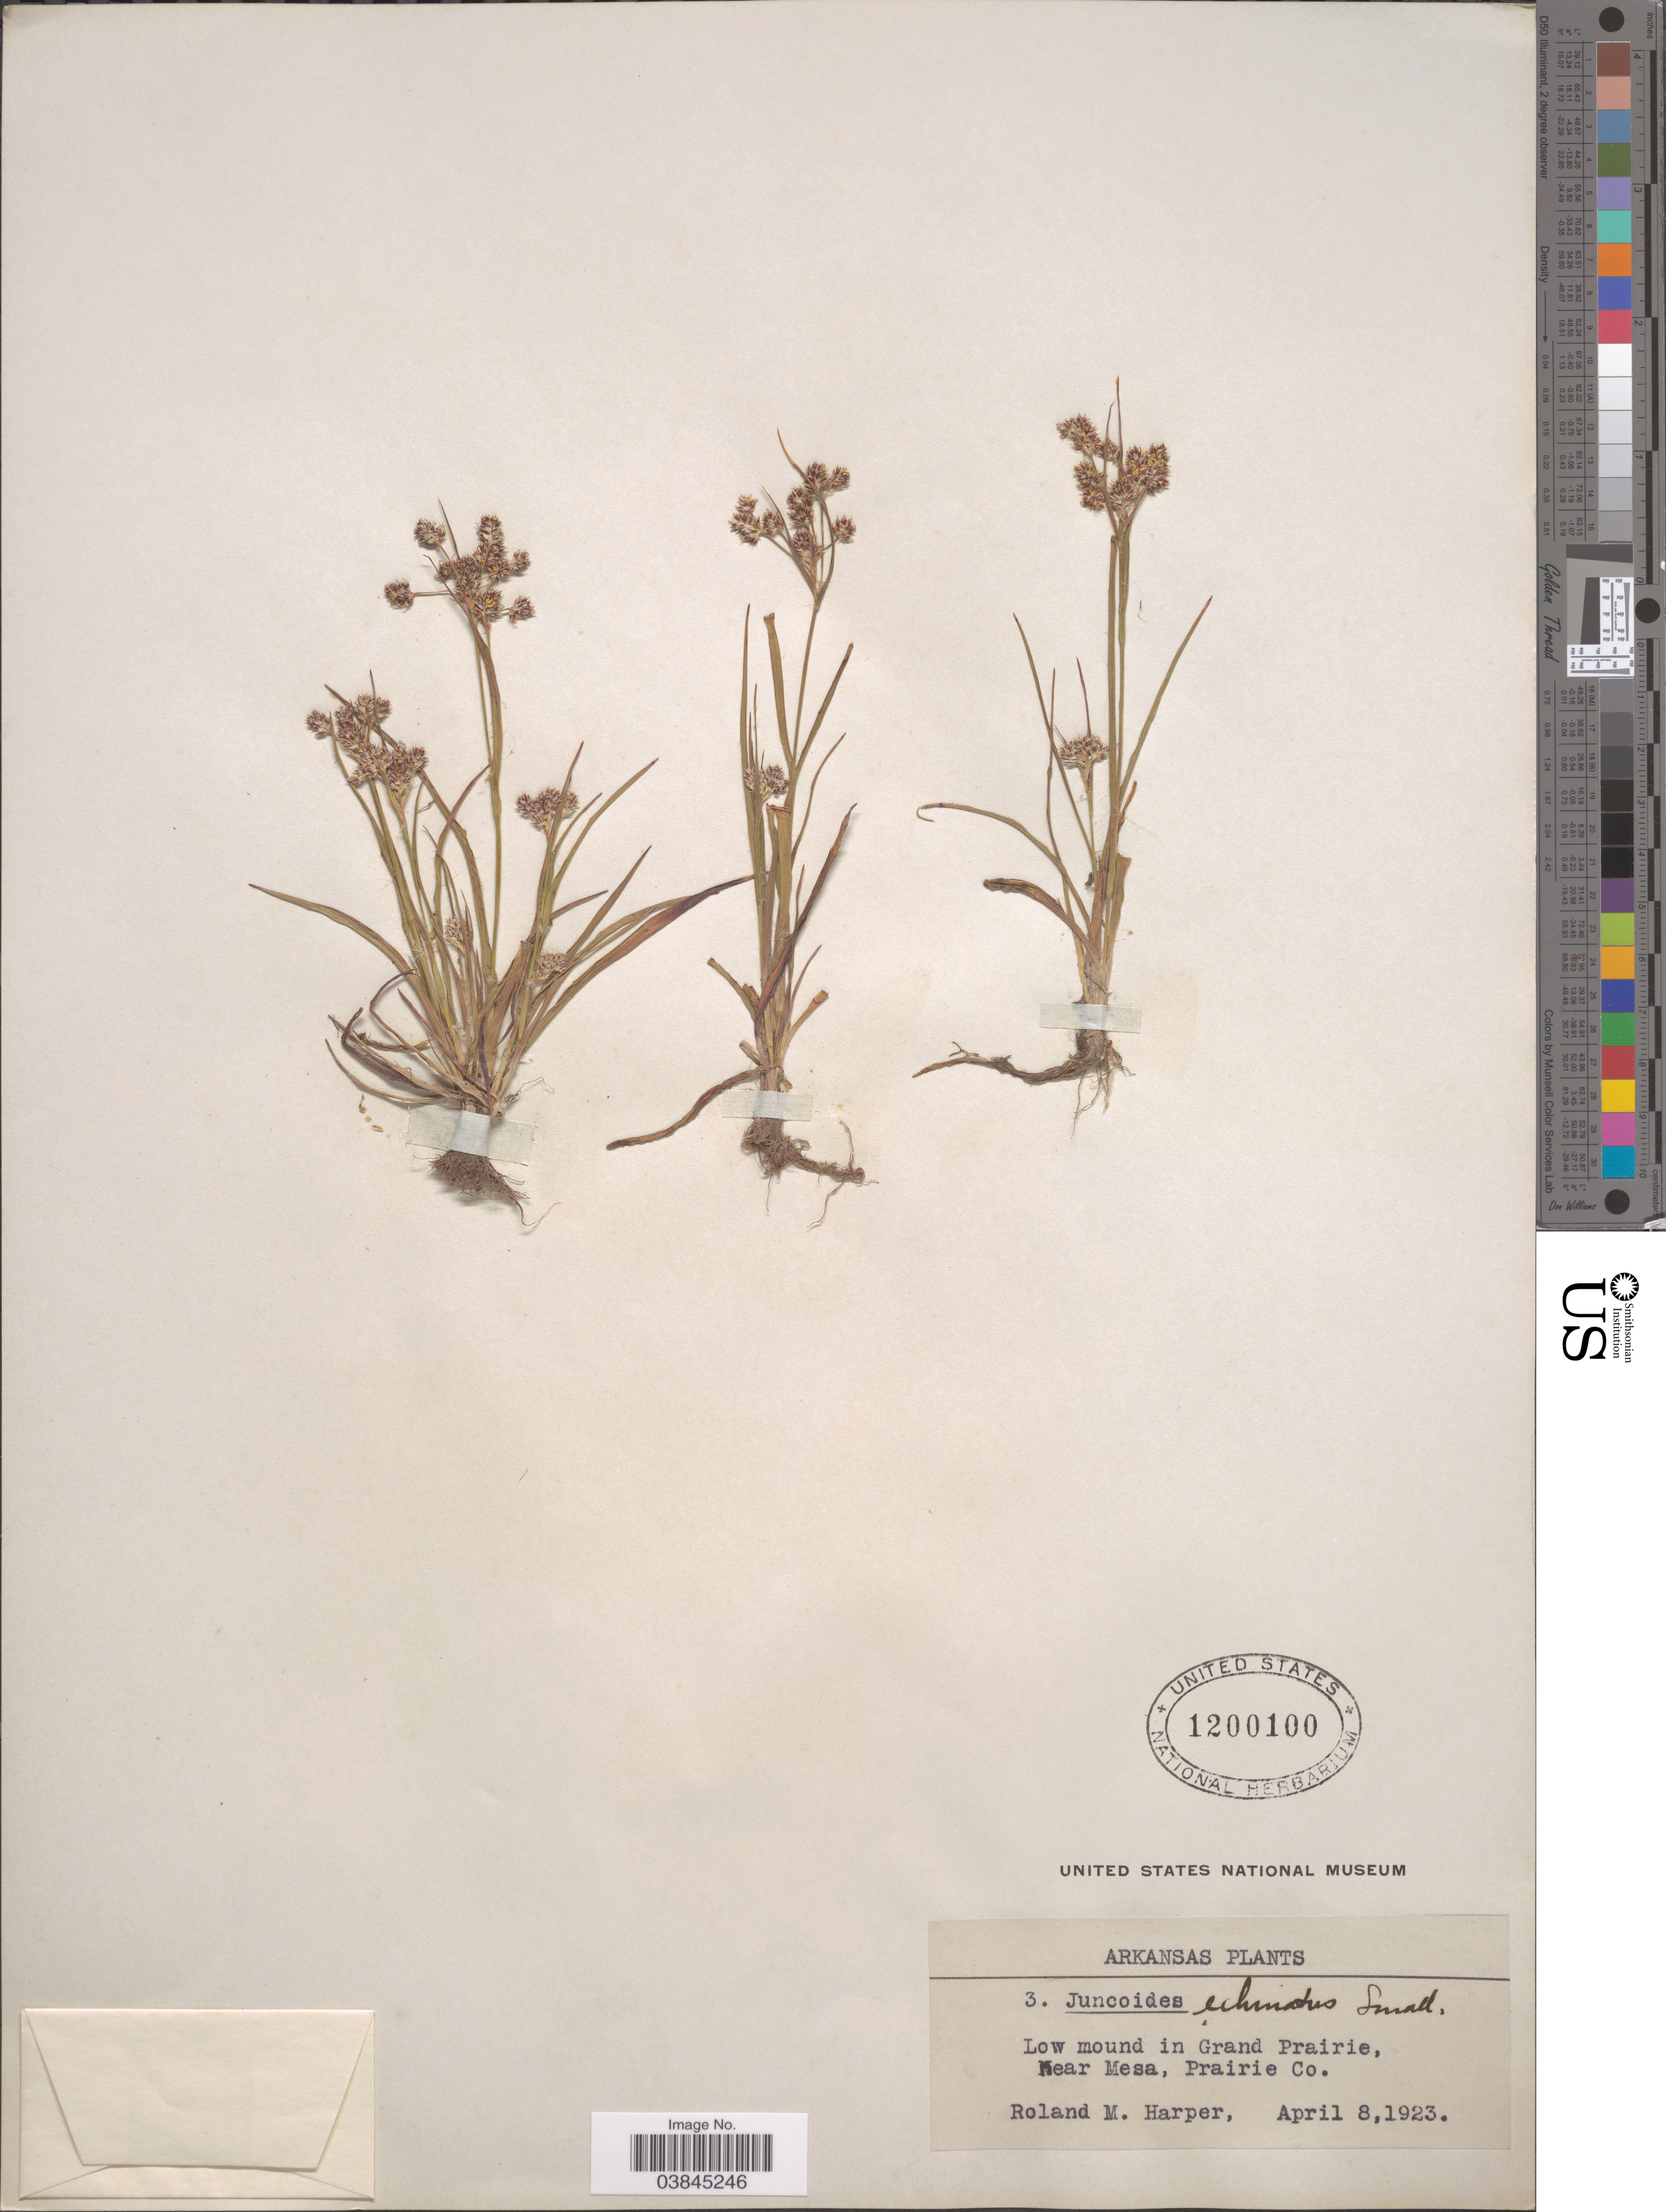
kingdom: Plantae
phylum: Tracheophyta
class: Liliopsida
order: Poales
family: Juncaceae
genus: Luzula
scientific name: Luzula campestris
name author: (L.) DC.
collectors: R. M. Harper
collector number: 3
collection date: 1923-04-08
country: United States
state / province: Arkansas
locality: Low mound in Grand Prairie, near Mesa, Prairie Co.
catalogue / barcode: US 1200100